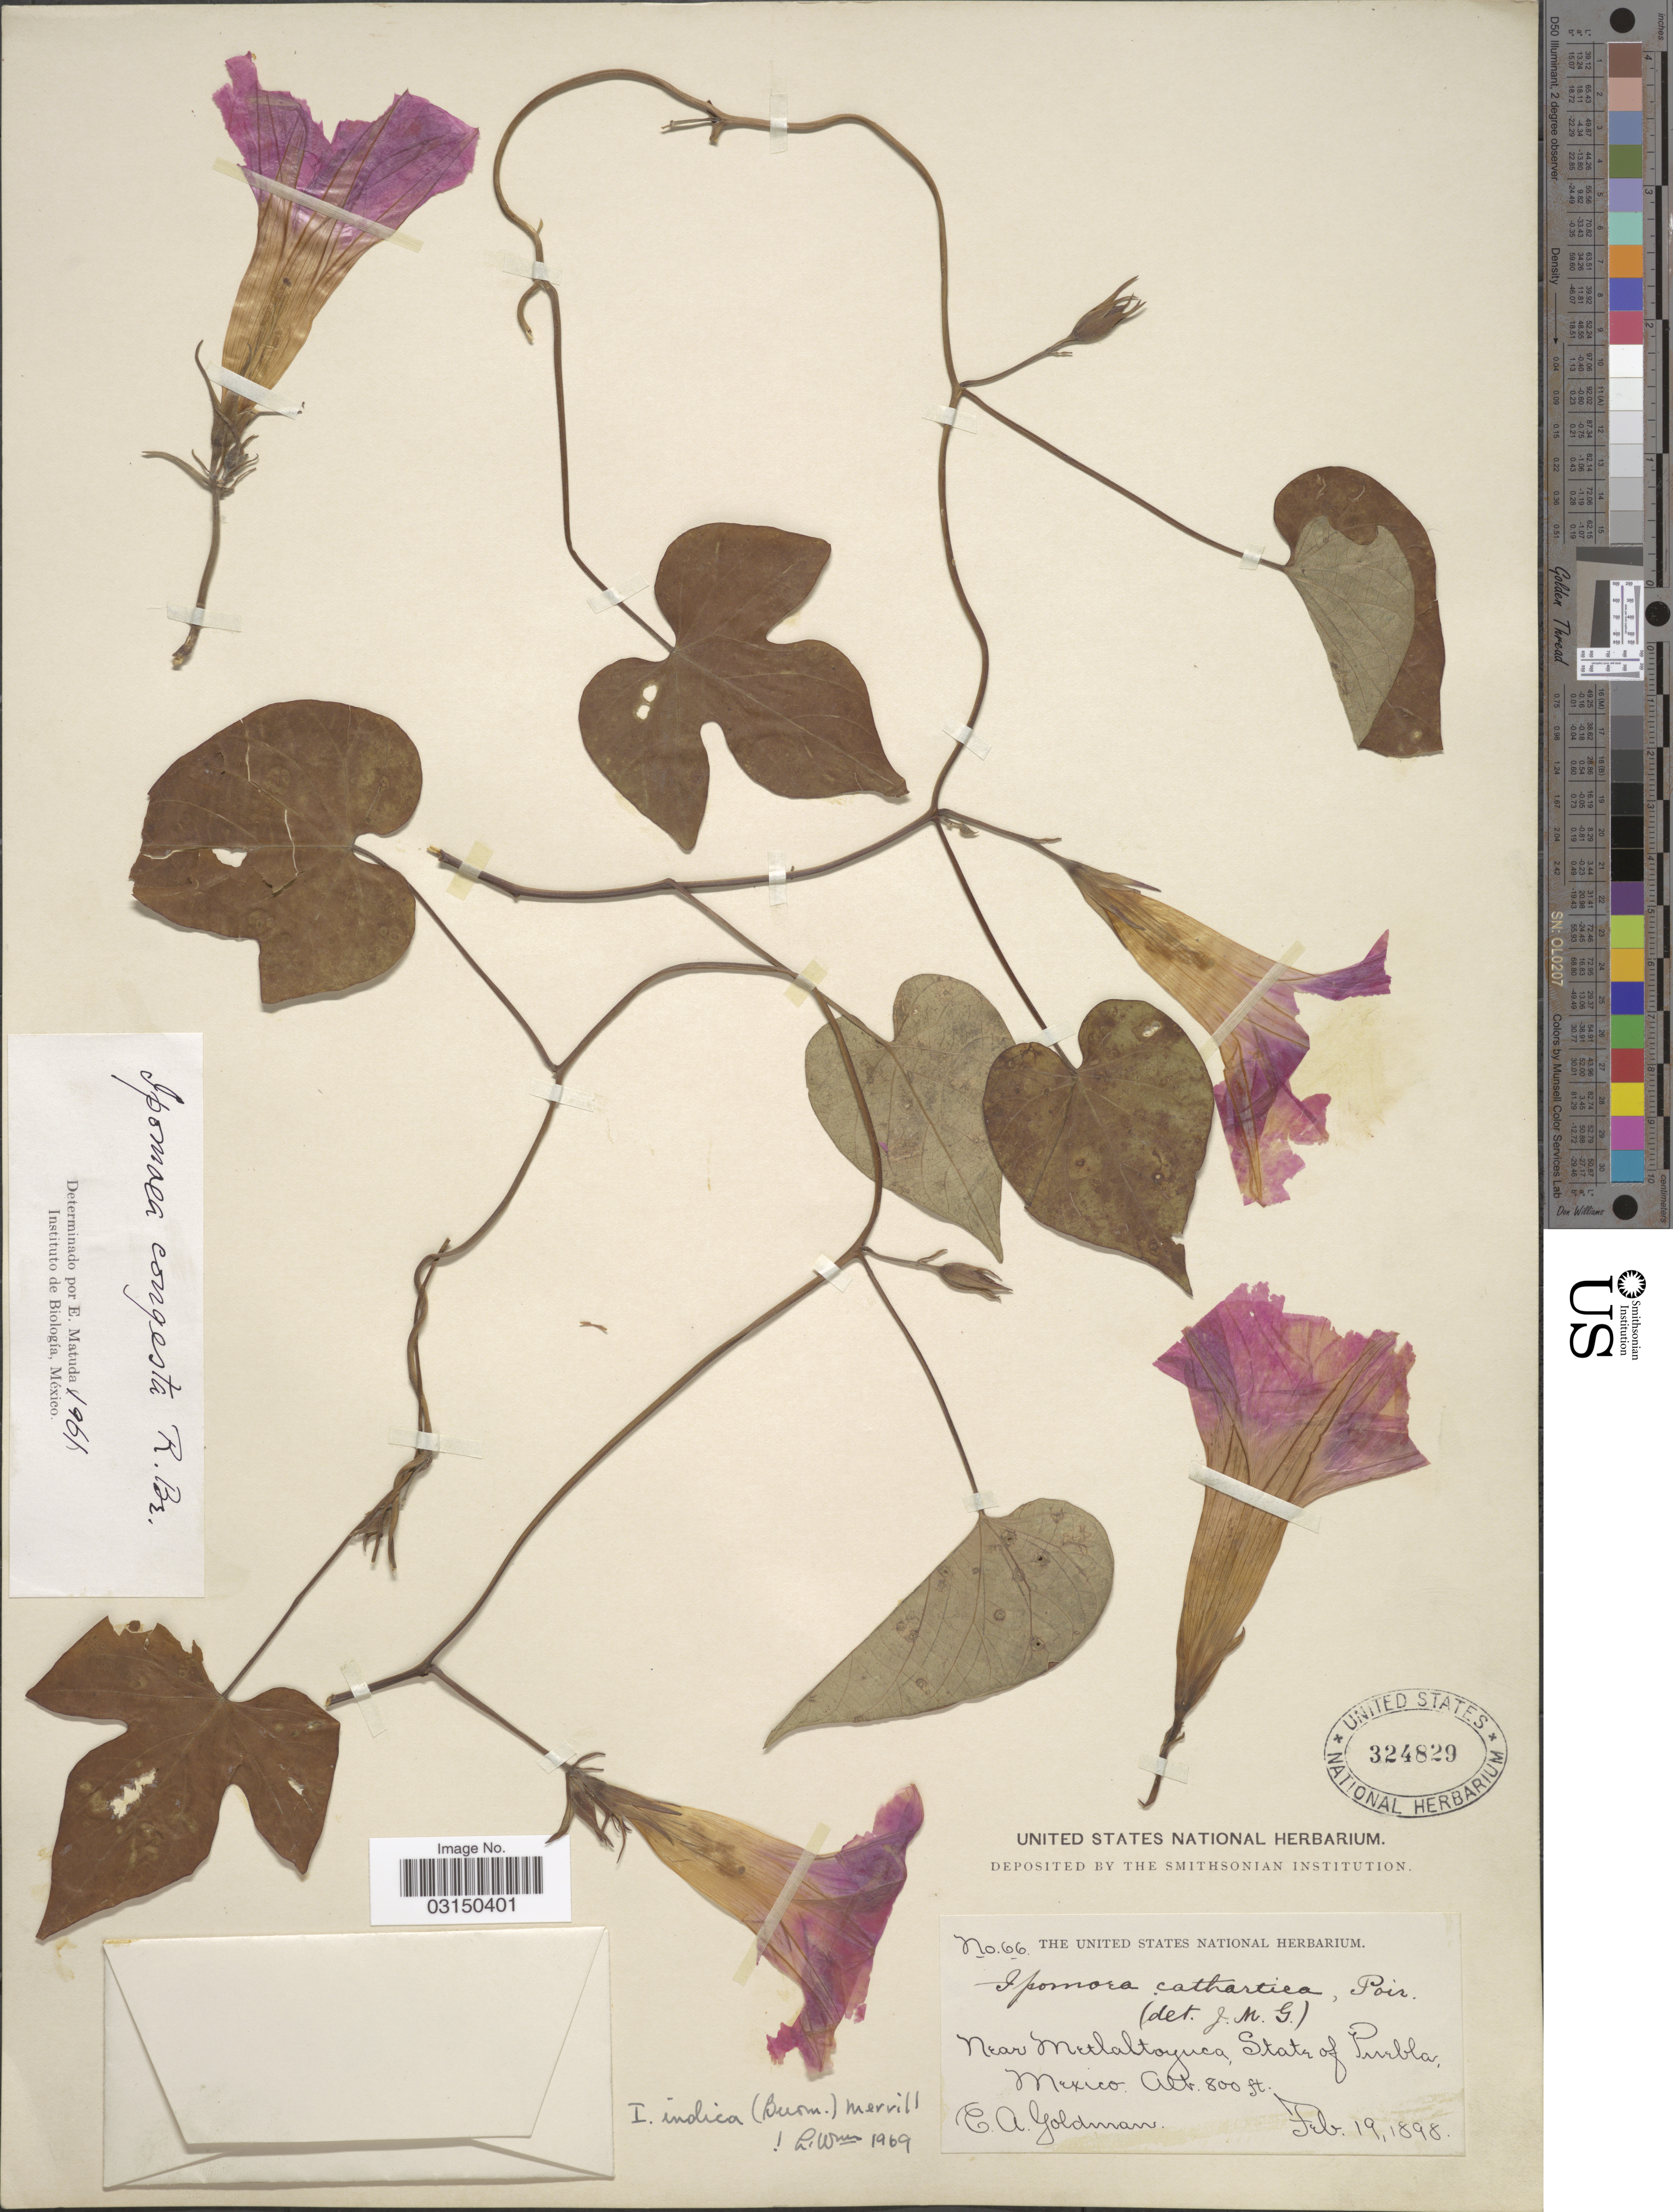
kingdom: Plantae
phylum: Tracheophyta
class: Magnoliopsida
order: Solanales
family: Convolvulaceae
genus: Ipomoea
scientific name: Ipomoea indica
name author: (Burm.) Merr.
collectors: E. A. Goldman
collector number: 66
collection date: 1898-02-19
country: Mexico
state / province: Puebla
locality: Near Metlaltoyuca, State of Puebla.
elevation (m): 244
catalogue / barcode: US 324829